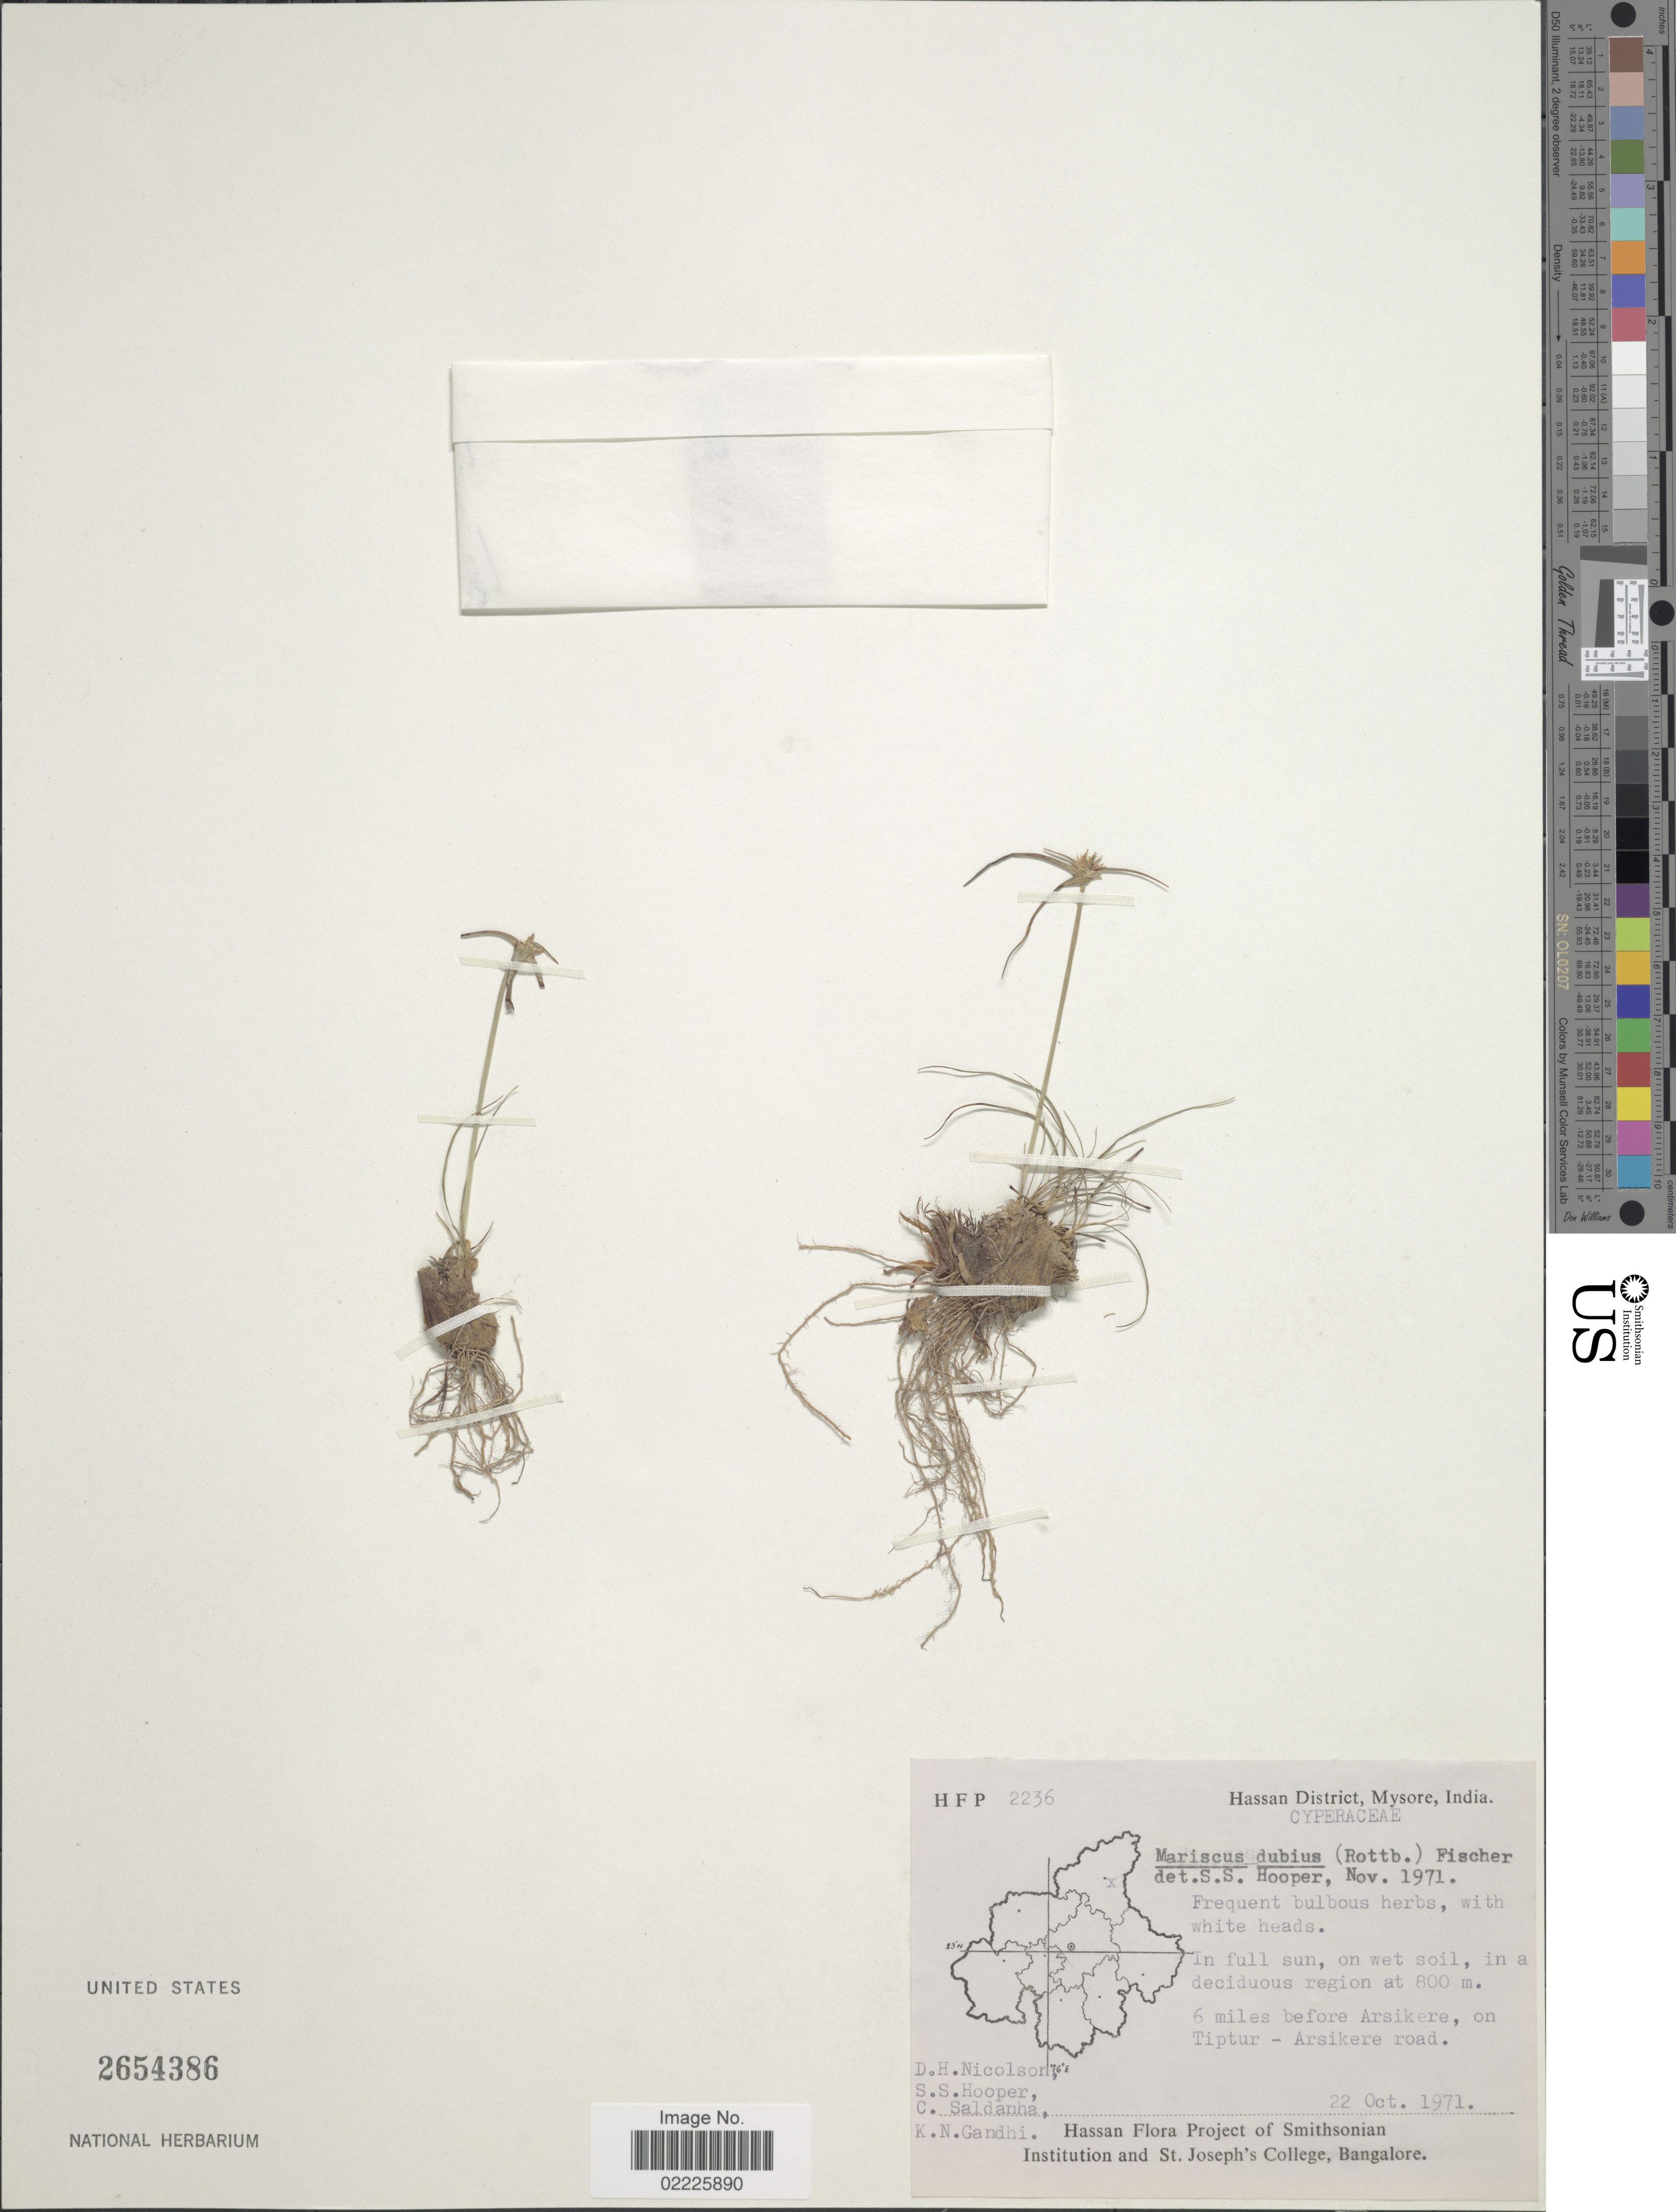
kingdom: Plantae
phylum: Tracheophyta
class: Liliopsida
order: Poales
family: Cyperaceae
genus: Cyperus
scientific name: Cyperus dubius Rottb. var. dubius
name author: Rottb.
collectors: D. H. Nicolson, S. S. Hooper, C. Saldanha & K. N. Gandhi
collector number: HFP 2236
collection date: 1971-10-22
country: India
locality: Hassan District, Mysore, in a deciduous region, 6 miles before Arsikere, on Tiptur - Arsikere road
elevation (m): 800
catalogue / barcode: US 2654386